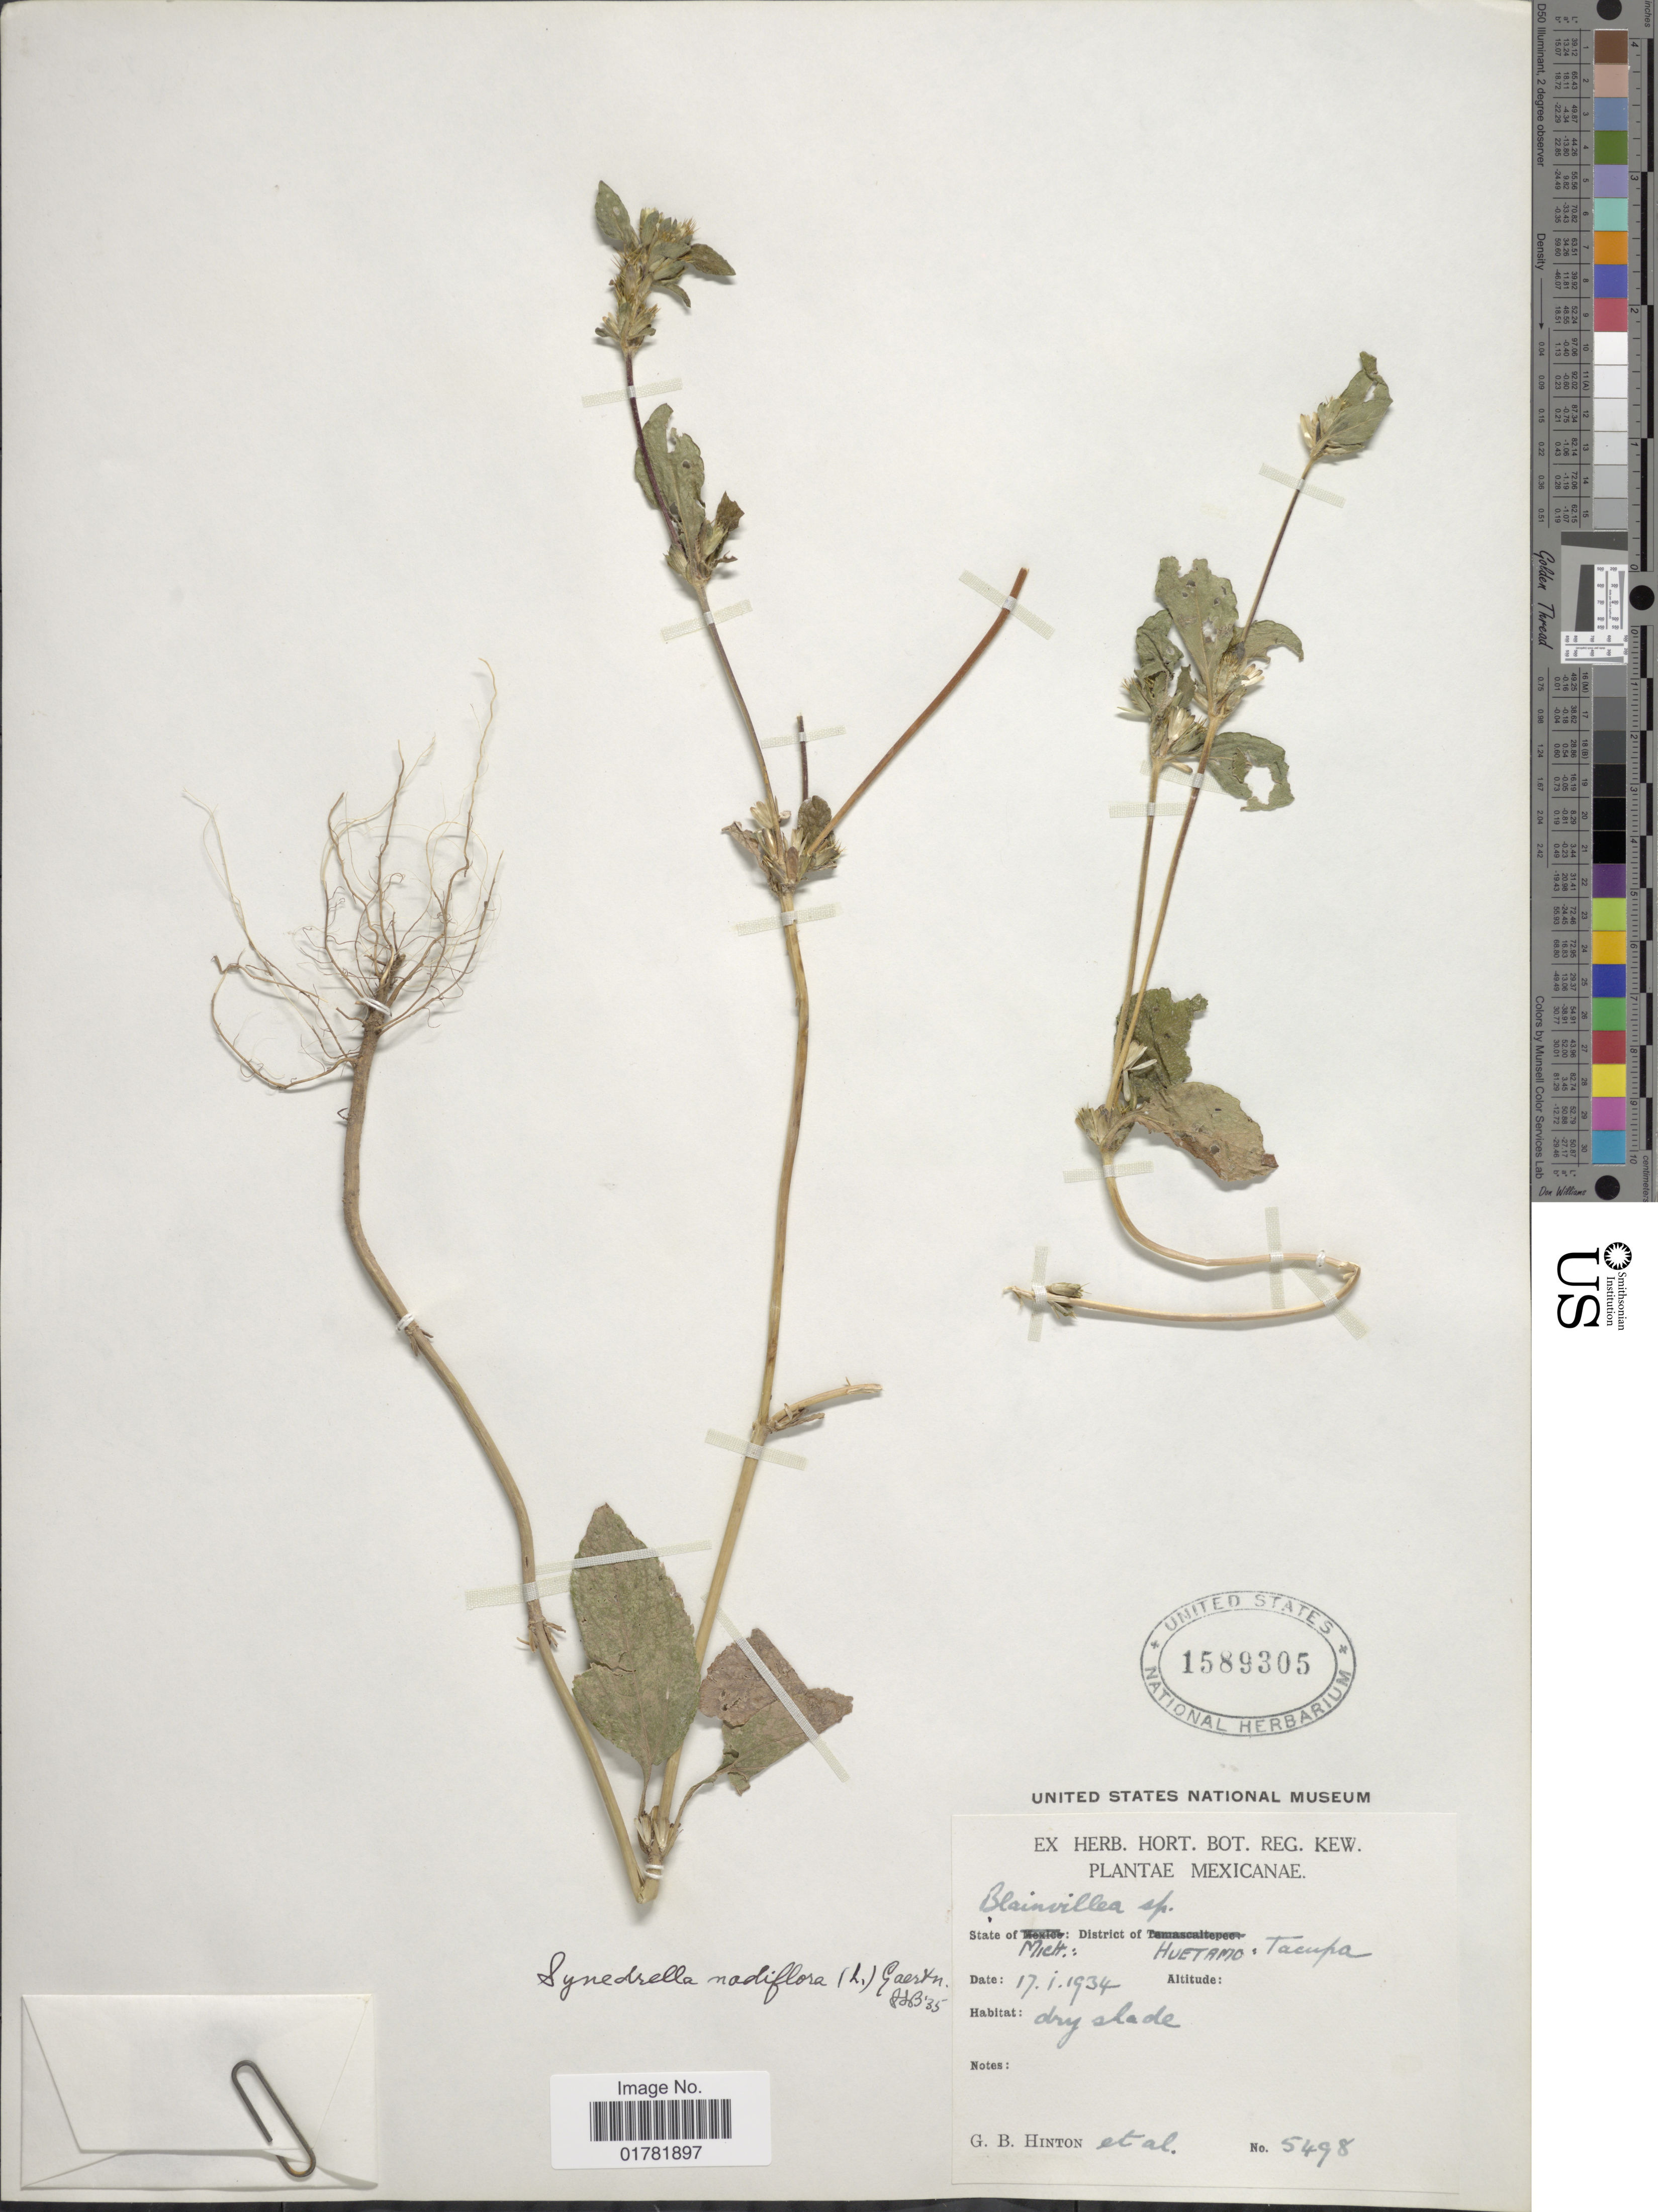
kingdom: Plantae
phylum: Tracheophyta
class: Magnoliopsida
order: Asterales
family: Asteraceae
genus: Synedrella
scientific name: Synedrella nodiflora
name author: (L.) Gaertn.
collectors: G. B. Hinton & et al.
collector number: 5498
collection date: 1934-01-17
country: United States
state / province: Michigan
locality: Huetamo, Tacupa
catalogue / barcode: US 1589305